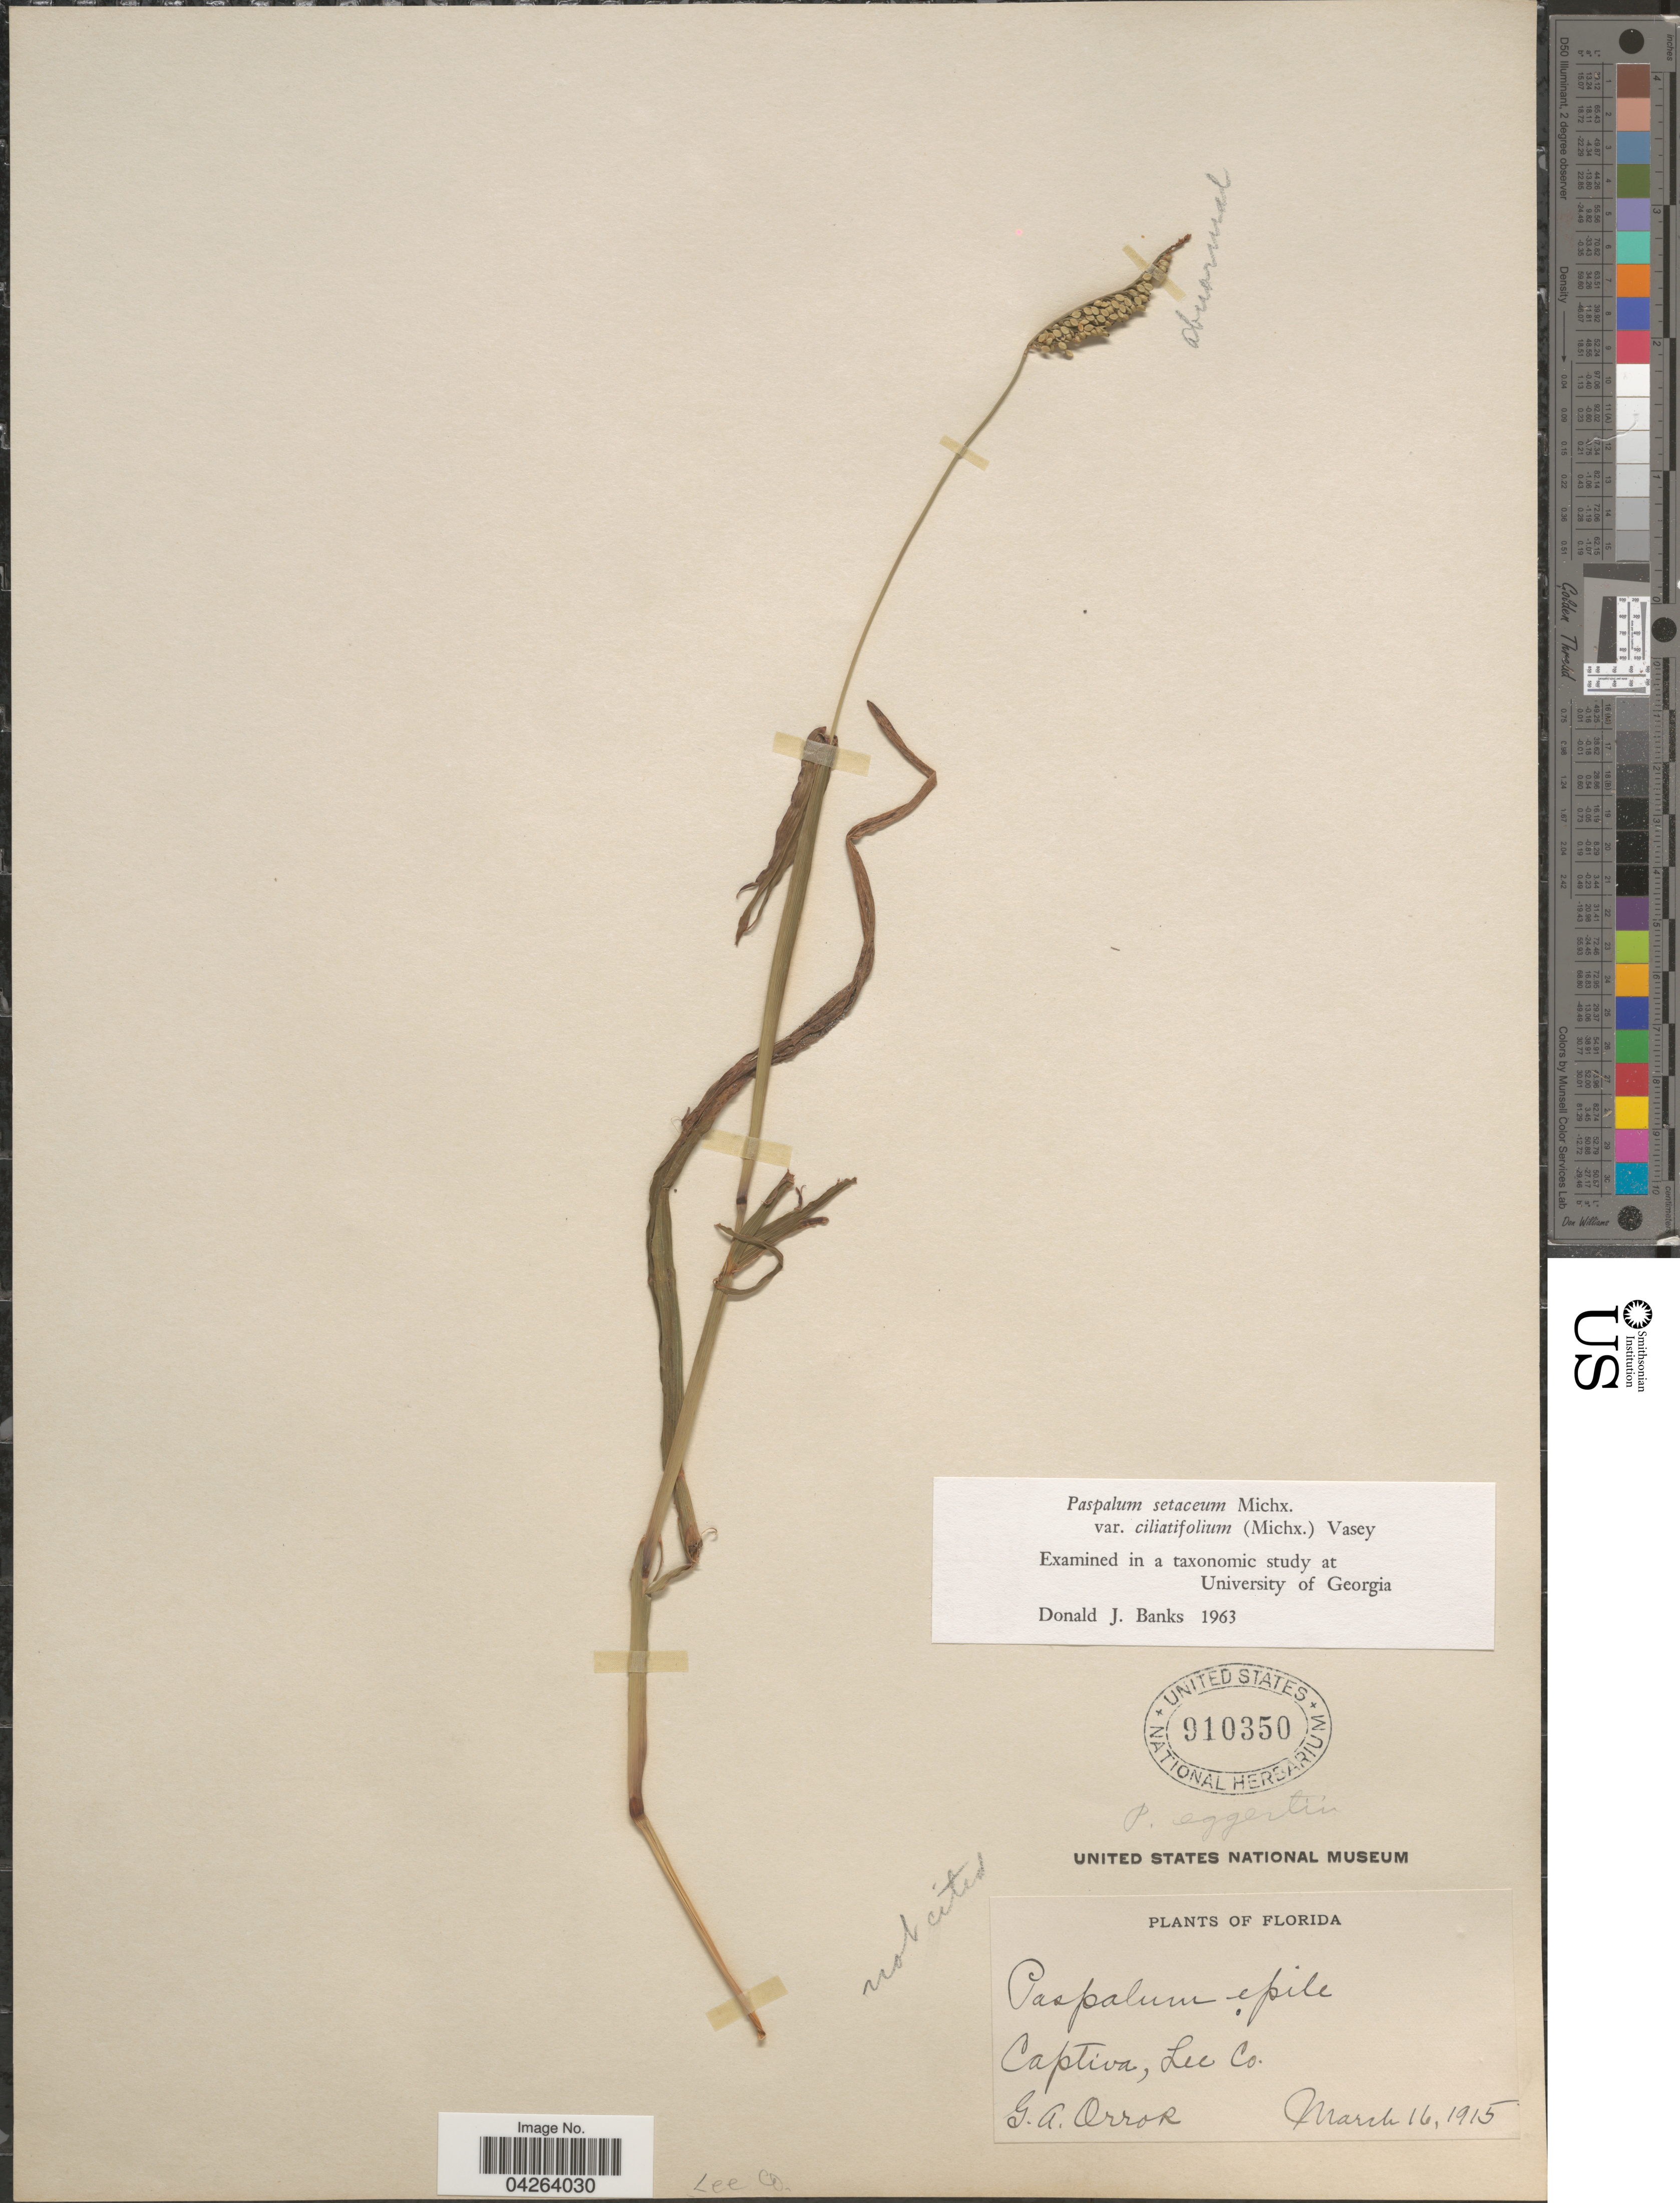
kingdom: Plantae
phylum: Tracheophyta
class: Liliopsida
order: Poales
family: Poaceae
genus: Paspalum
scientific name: Paspalum setaceum var. ciliatifolium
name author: (Michx.) Vasey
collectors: G. Orror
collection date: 1915-03-16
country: United States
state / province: Florida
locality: Captiva, Lee Co.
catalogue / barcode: US 910350